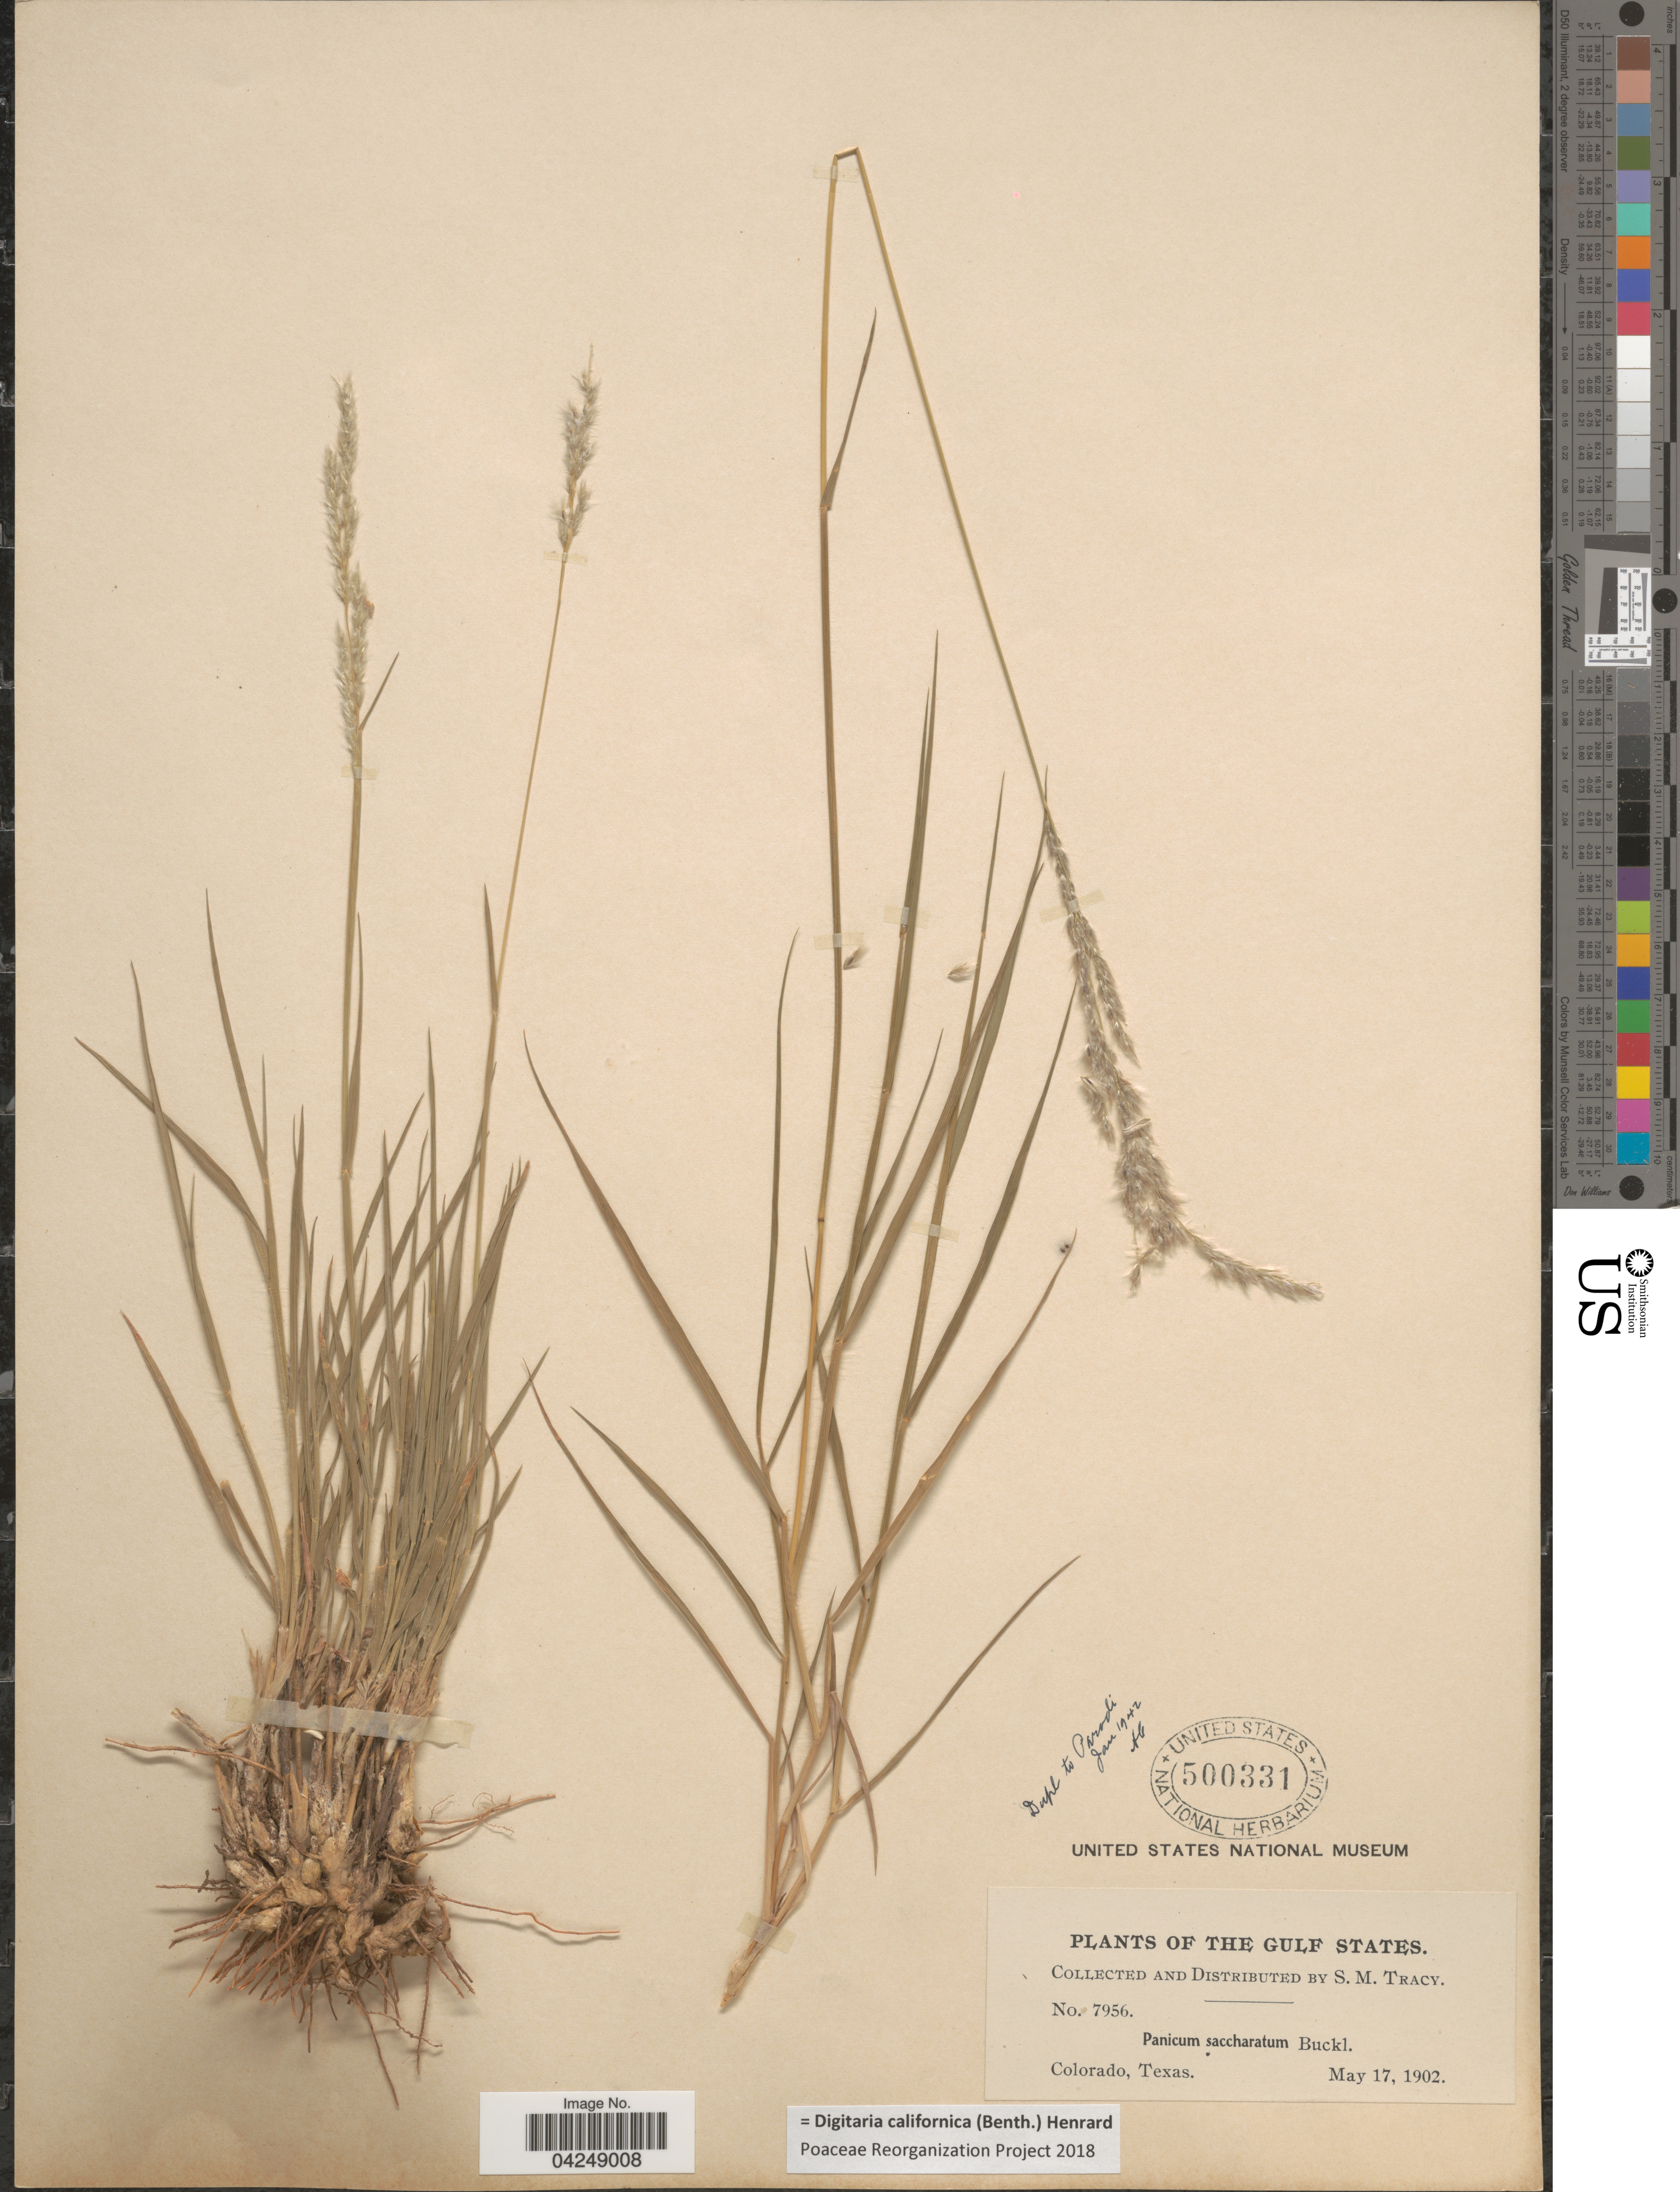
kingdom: Plantae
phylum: Tracheophyta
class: Liliopsida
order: Poales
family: Poaceae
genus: Digitaria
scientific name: Digitaria californica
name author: (Benth.) Henr.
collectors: S. M. Tracy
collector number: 7956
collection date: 1902-05-17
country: United States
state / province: Texas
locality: The Gulf States. Colorado.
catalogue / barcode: US 500331